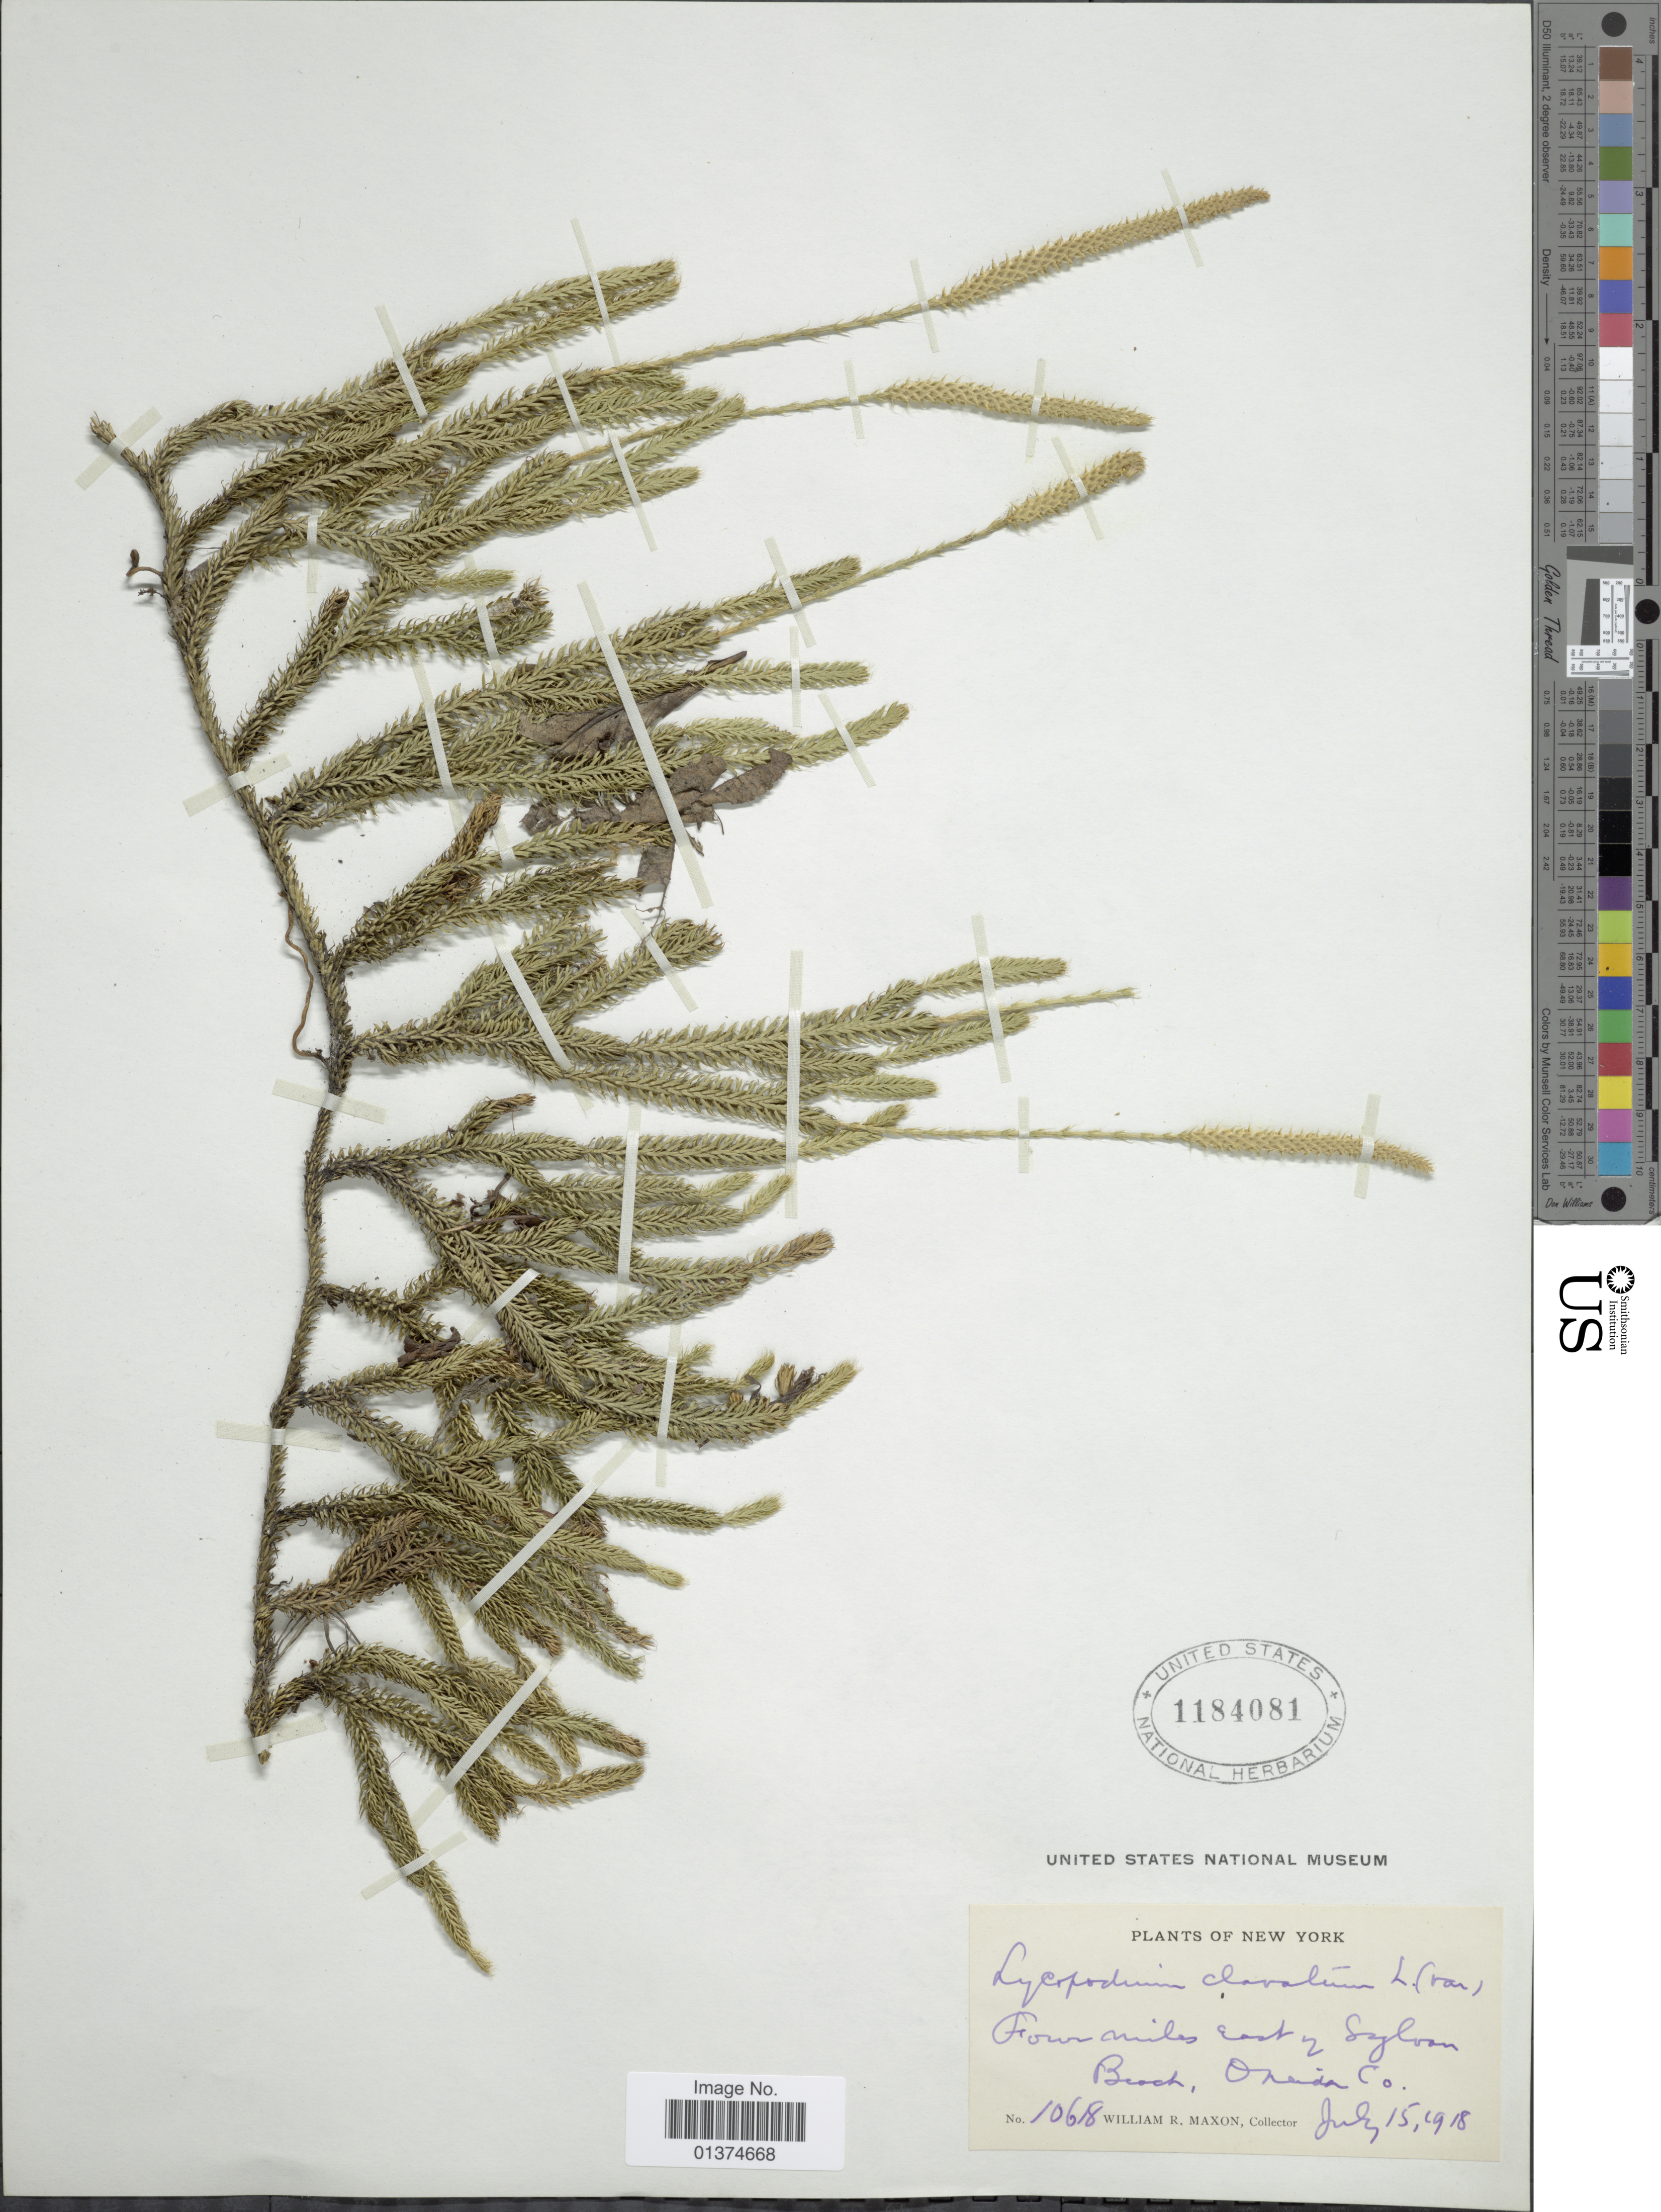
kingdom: Plantae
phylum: Tracheophyta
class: Lycopodiopsida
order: Lycopodiales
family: Lycopodiaceae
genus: Lycopodium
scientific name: Lycopodium clavatum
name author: L.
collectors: W. R. Maxon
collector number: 10618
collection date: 1918-07-15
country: United States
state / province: New York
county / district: Oneida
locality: Four miles east of Sylvan Beach, Oneida Co.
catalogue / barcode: US 1184081